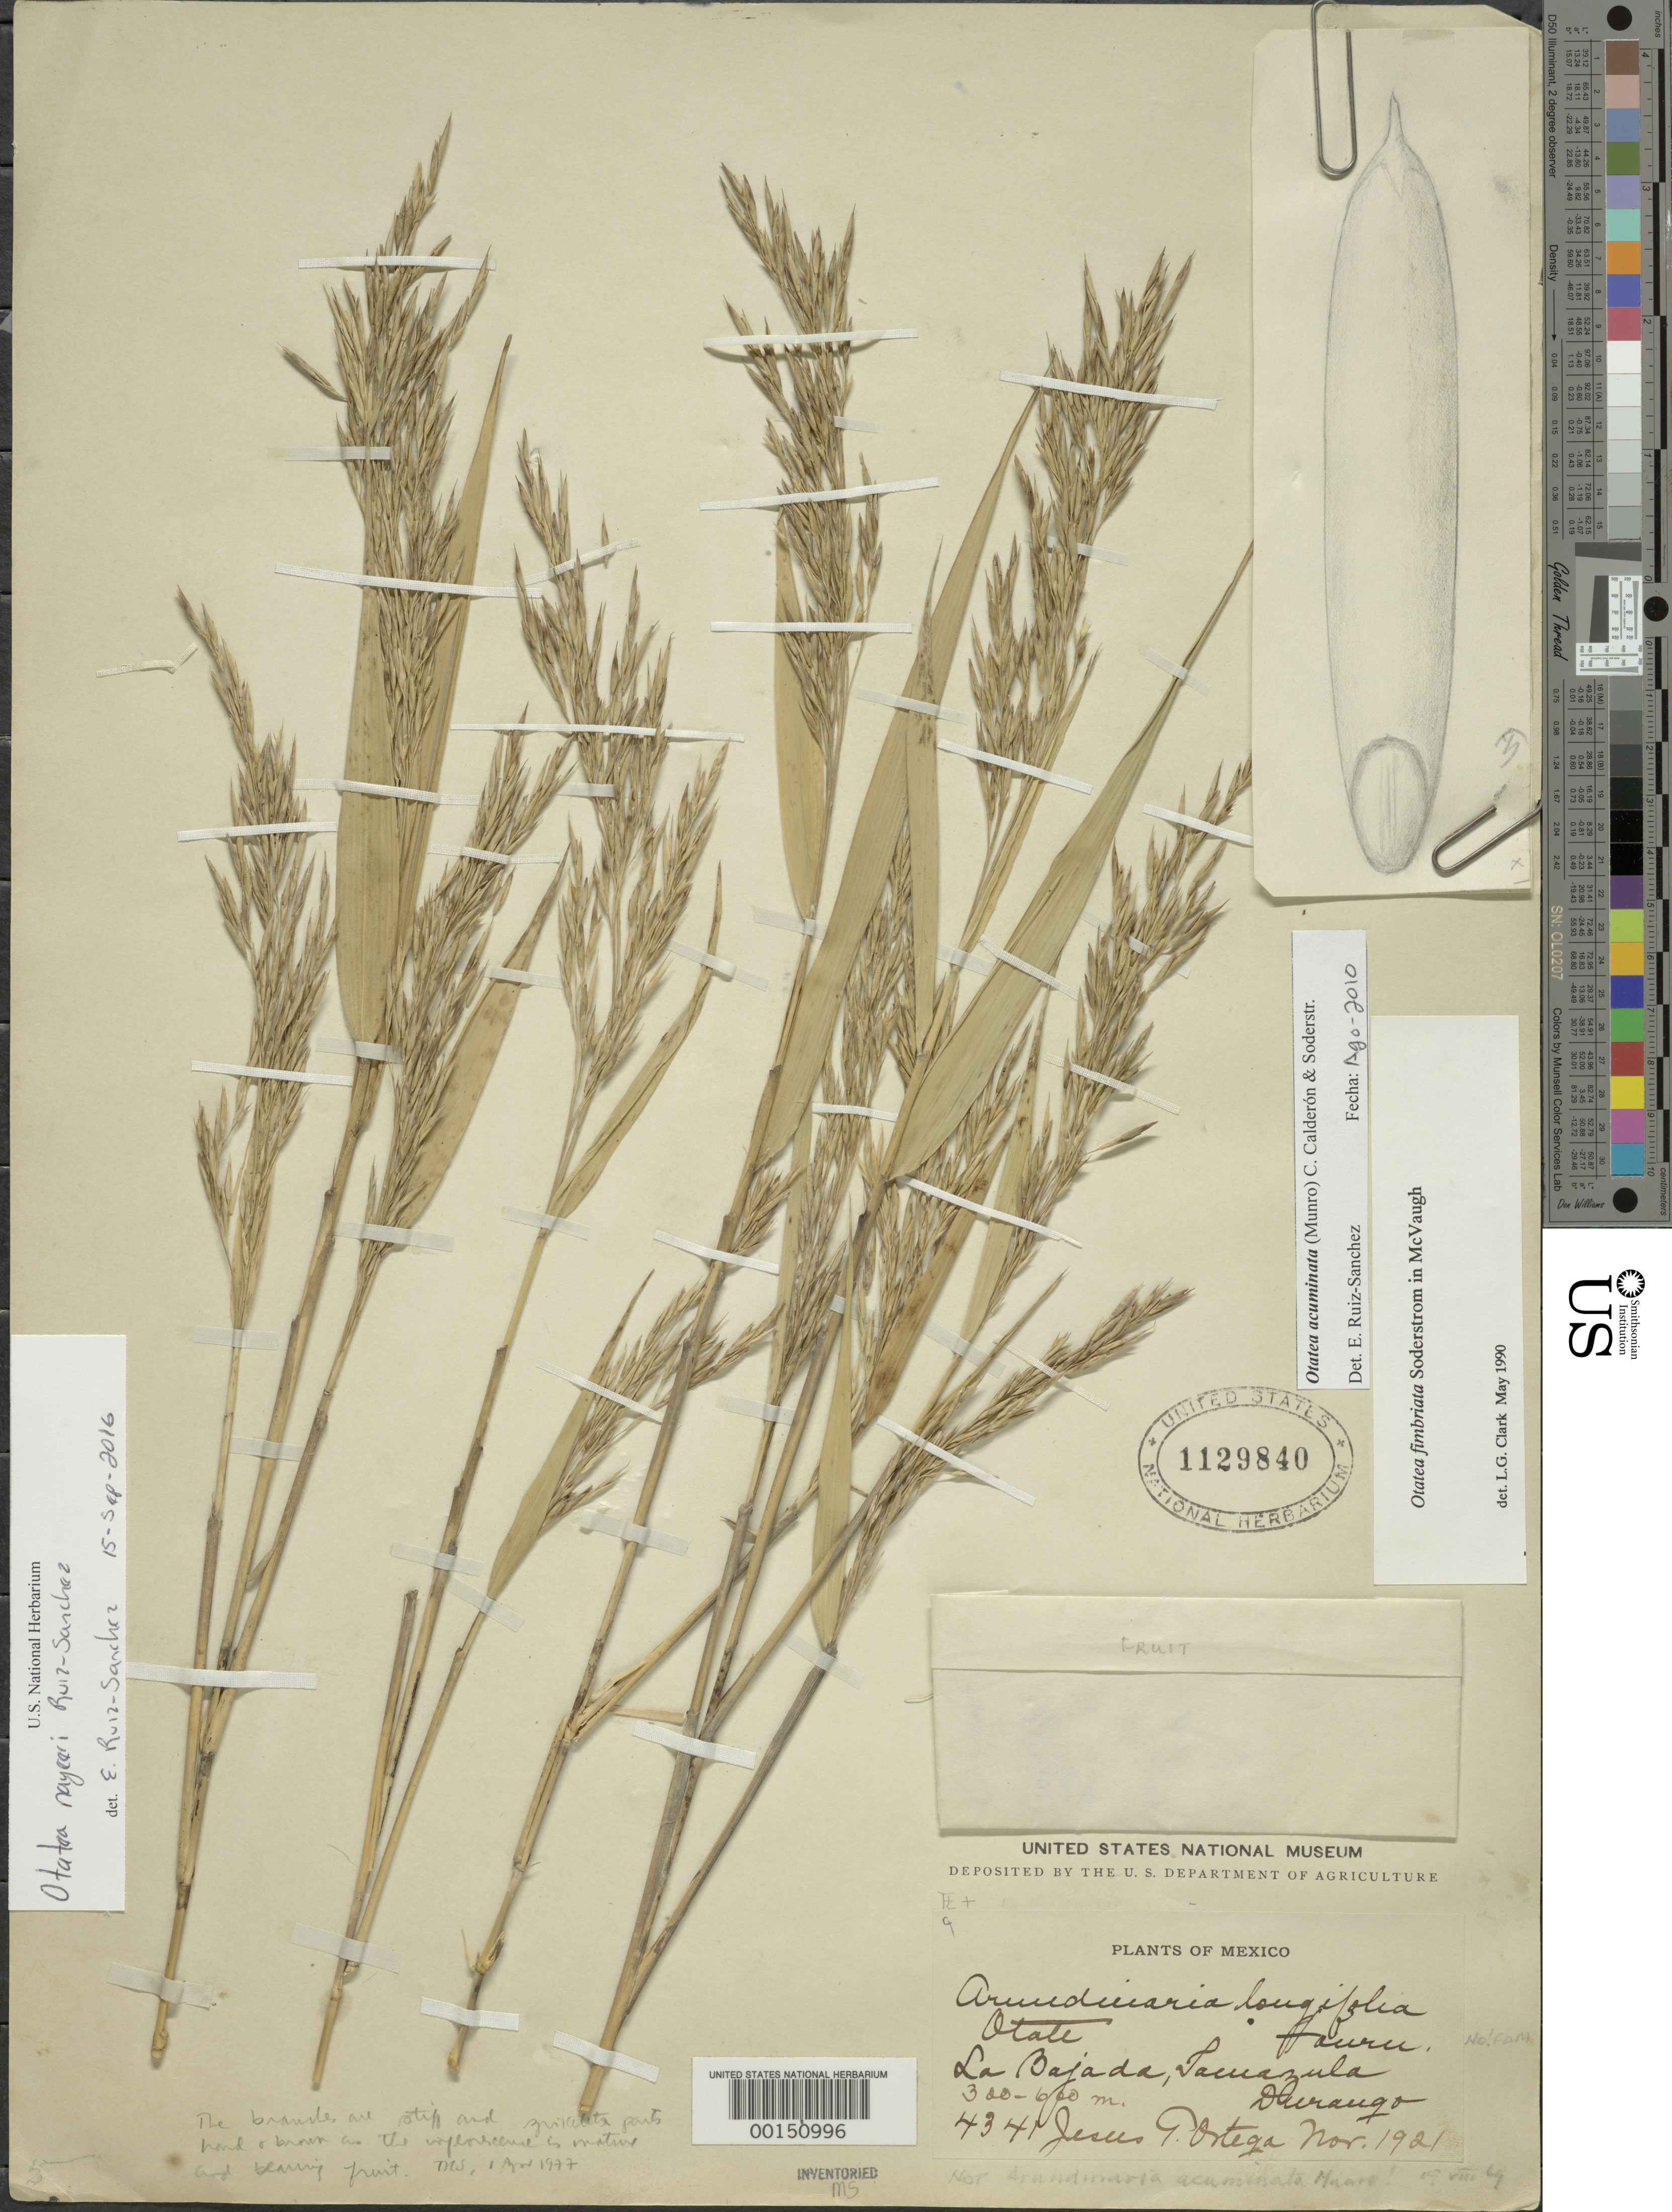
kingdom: Plantae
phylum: Tracheophyta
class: Liliopsida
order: Poales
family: Poaceae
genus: Otatea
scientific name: Otatea nayeeri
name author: Ruíz-Sanchez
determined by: Ruíz-Sanchez, E.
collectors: J. Ortega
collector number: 4341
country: Mexico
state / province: Durango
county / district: Tamazula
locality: la Bajada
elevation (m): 300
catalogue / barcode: US 1129840